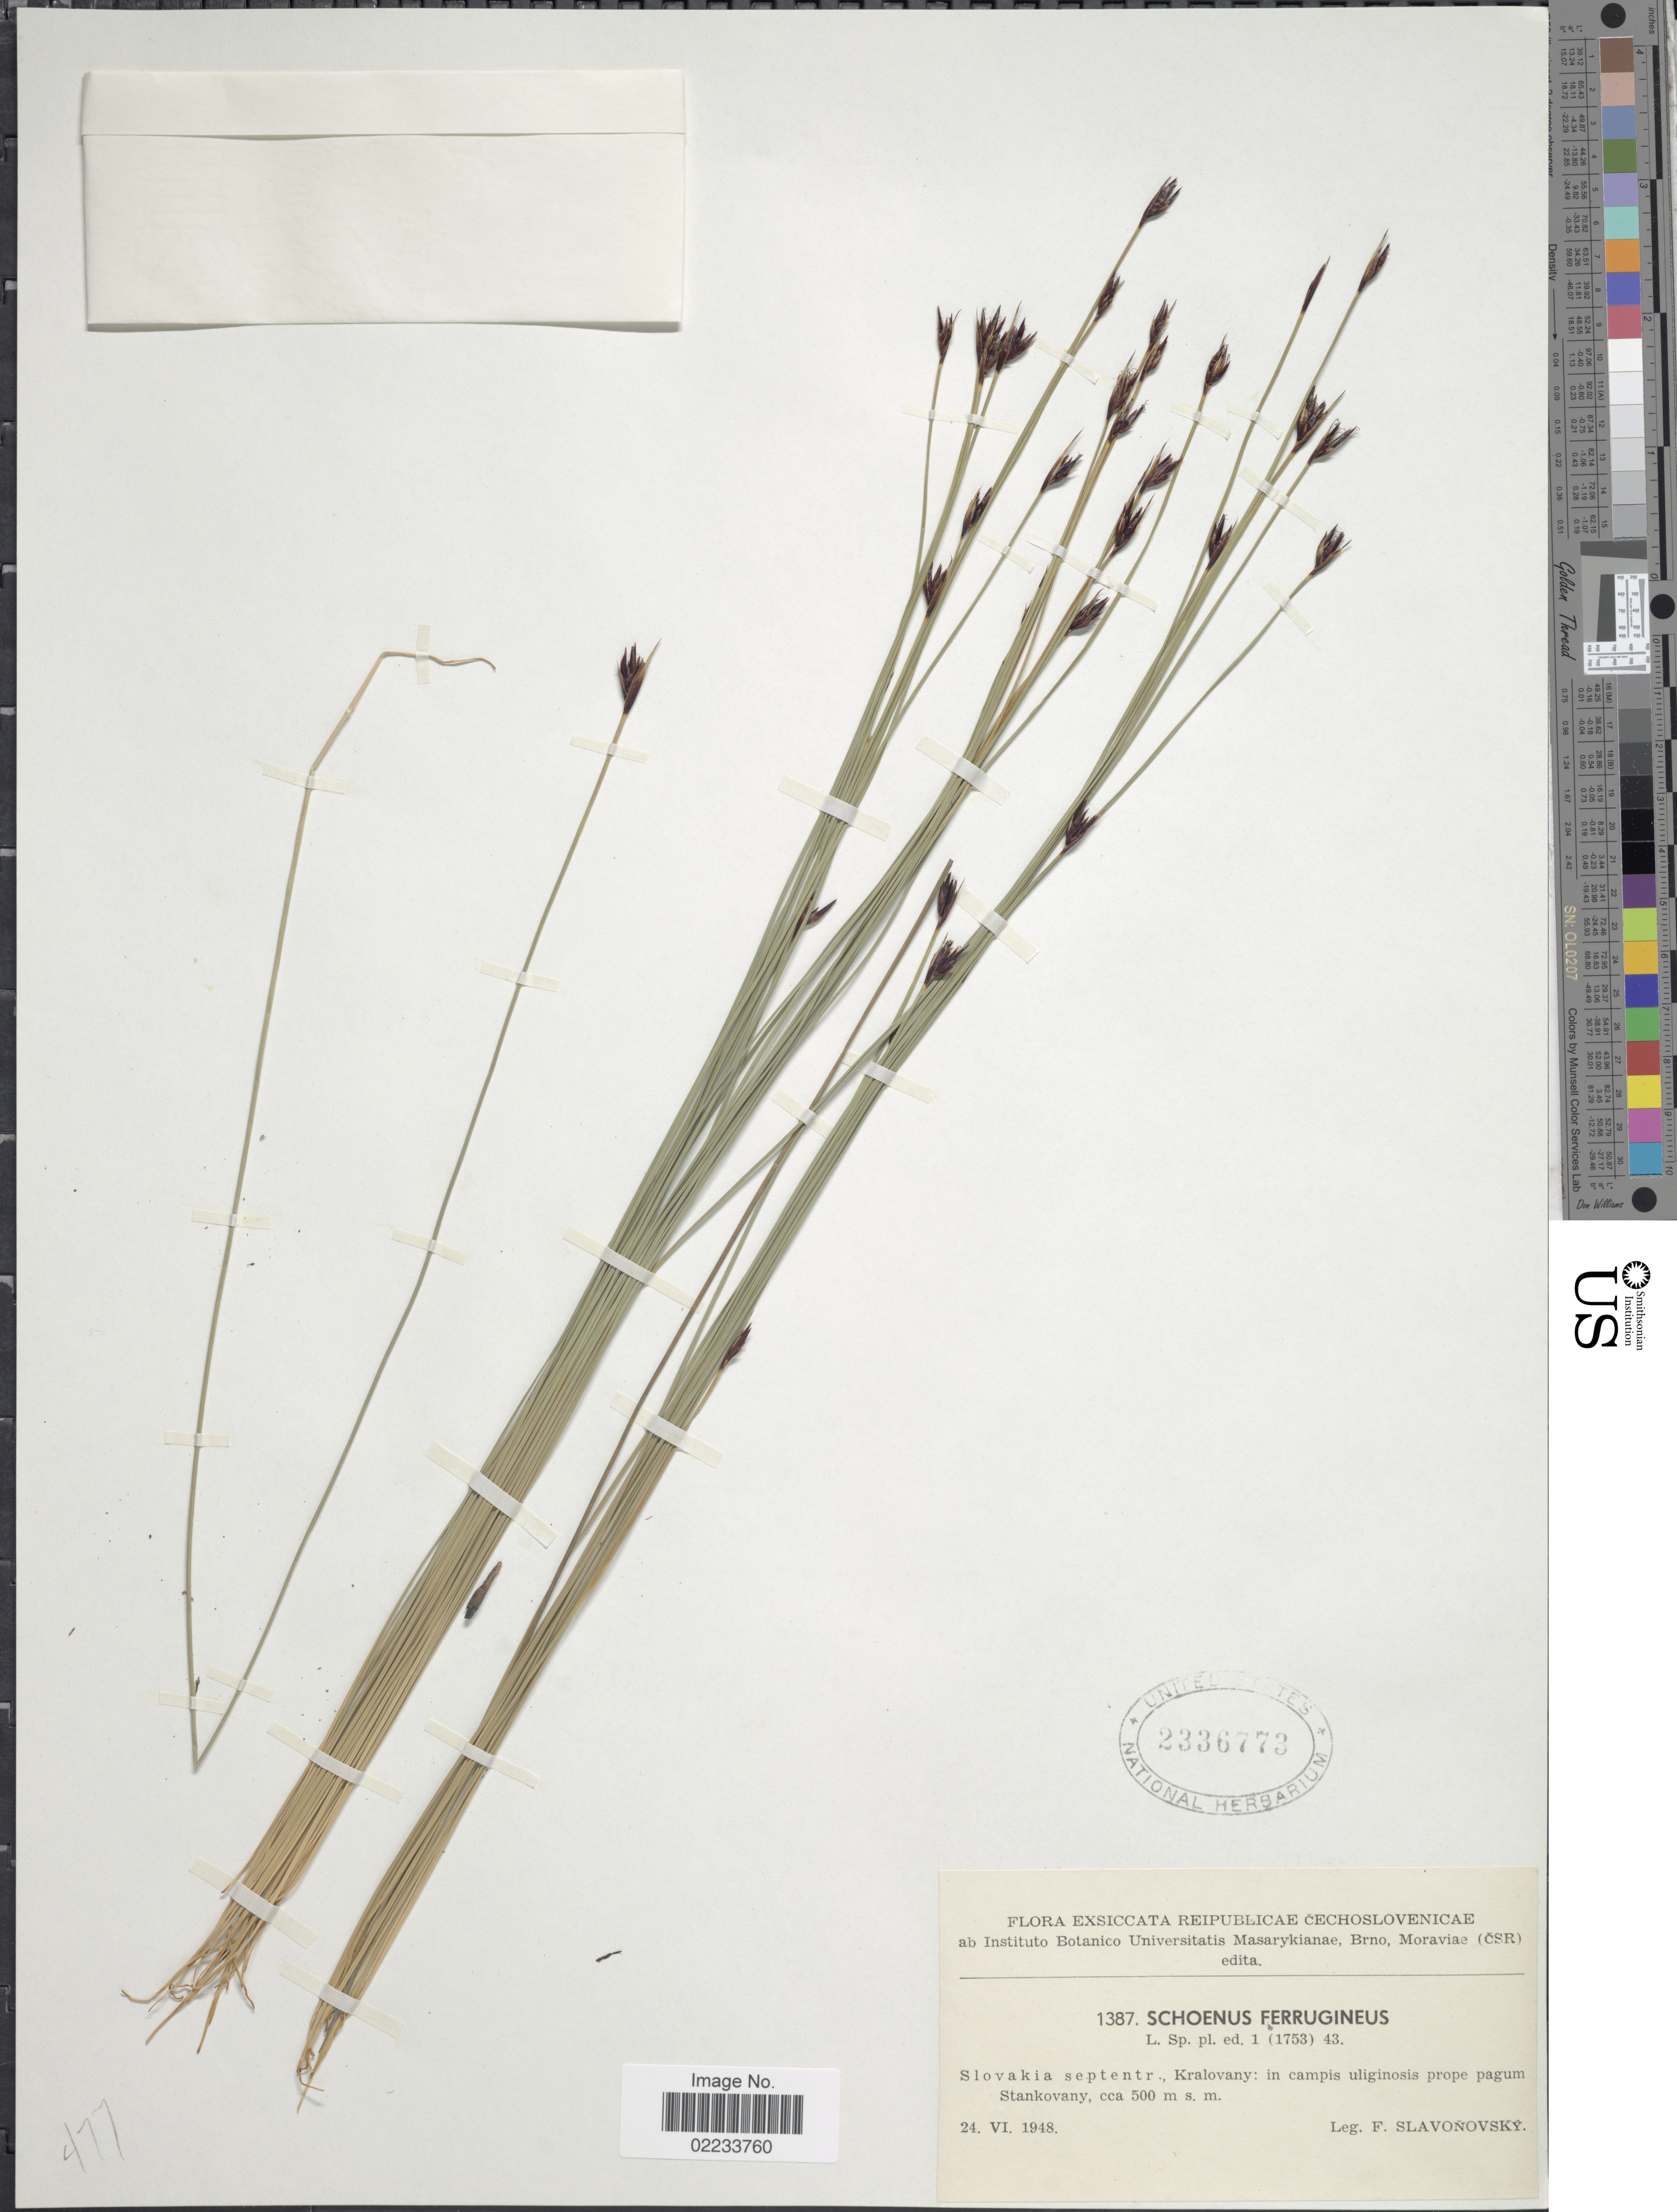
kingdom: Plantae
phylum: Tracheophyta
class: Liliopsida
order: Poales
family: Cyperaceae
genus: Schoenus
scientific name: Schoenus ferrugineus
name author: L.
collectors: F. Slavonovsky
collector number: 1387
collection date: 1948-06-24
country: Slovakia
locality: Slovakia septentr., Kralovany: in campis uliginosis prope pagum Stankovany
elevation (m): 500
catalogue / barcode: US 2336773